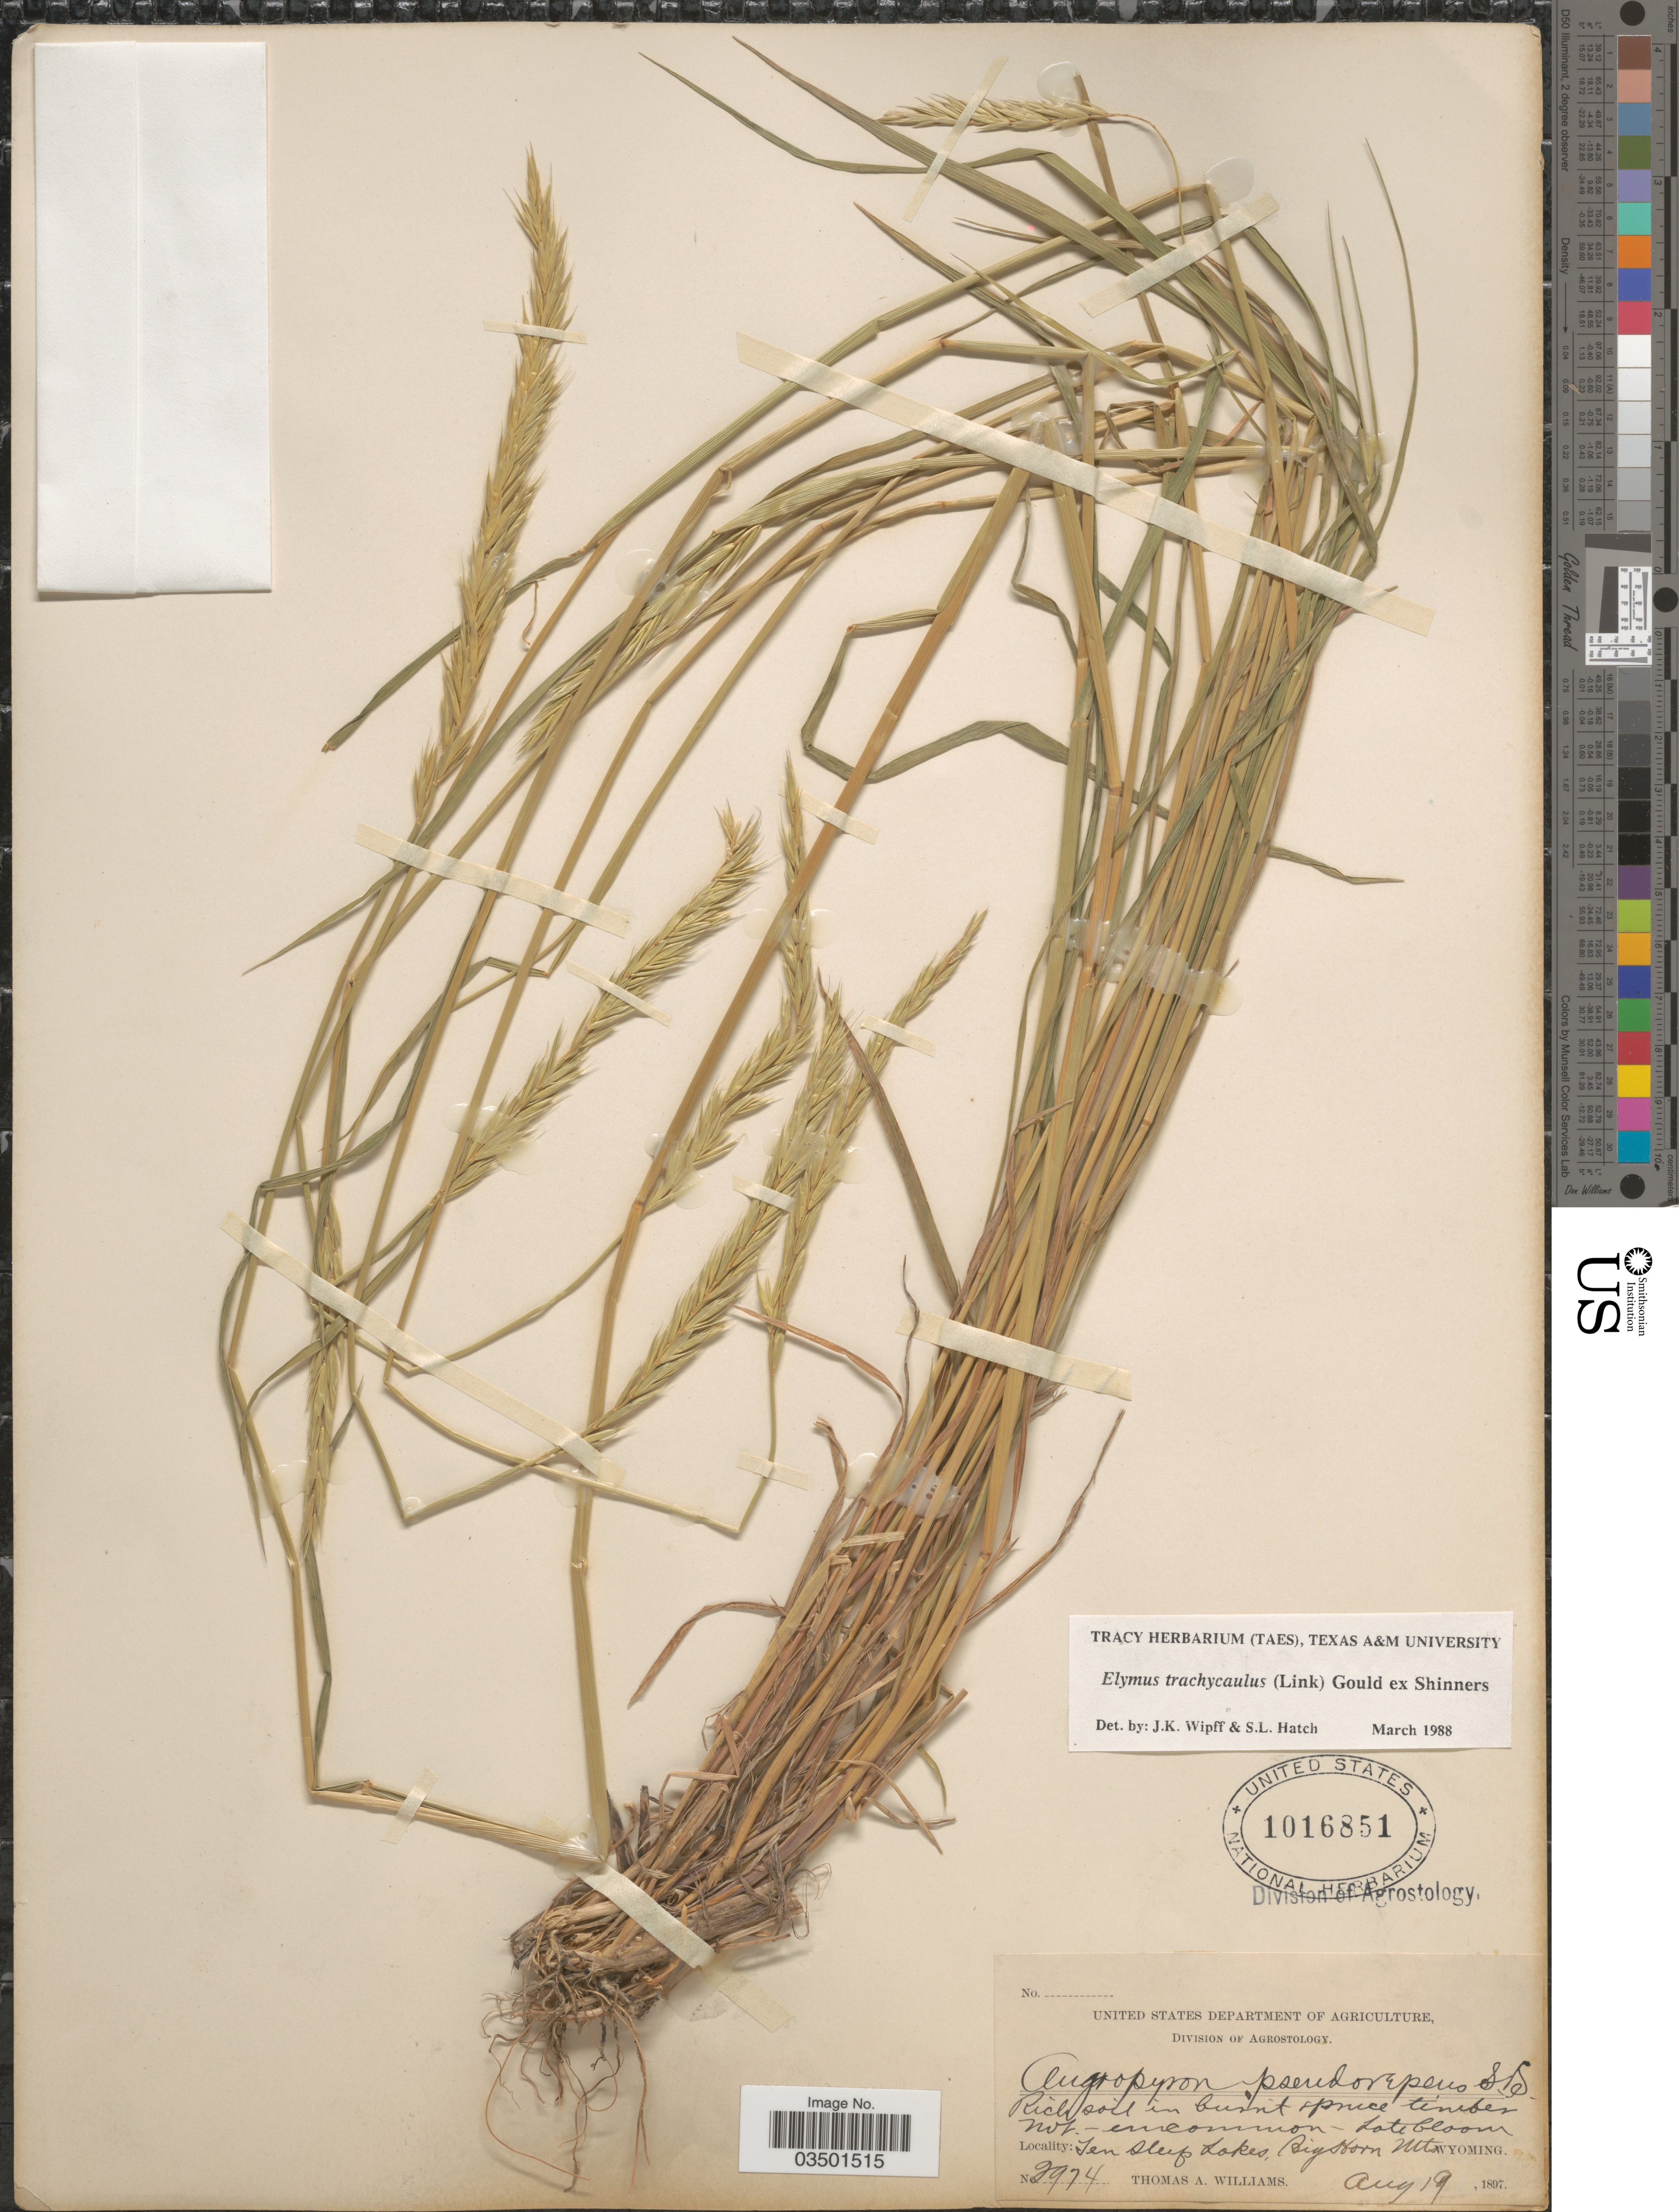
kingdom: Plantae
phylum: Tracheophyta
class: Liliopsida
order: Poales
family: Poaceae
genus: Elymus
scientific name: Elymus trachycaulus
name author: (Link) Gould ex Shinners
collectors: T. A. Williams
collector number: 2974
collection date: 1897-08-19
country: United States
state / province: Wyoming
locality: Ten Sleep Lakes, Big Horn Mts.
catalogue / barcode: US 1016851